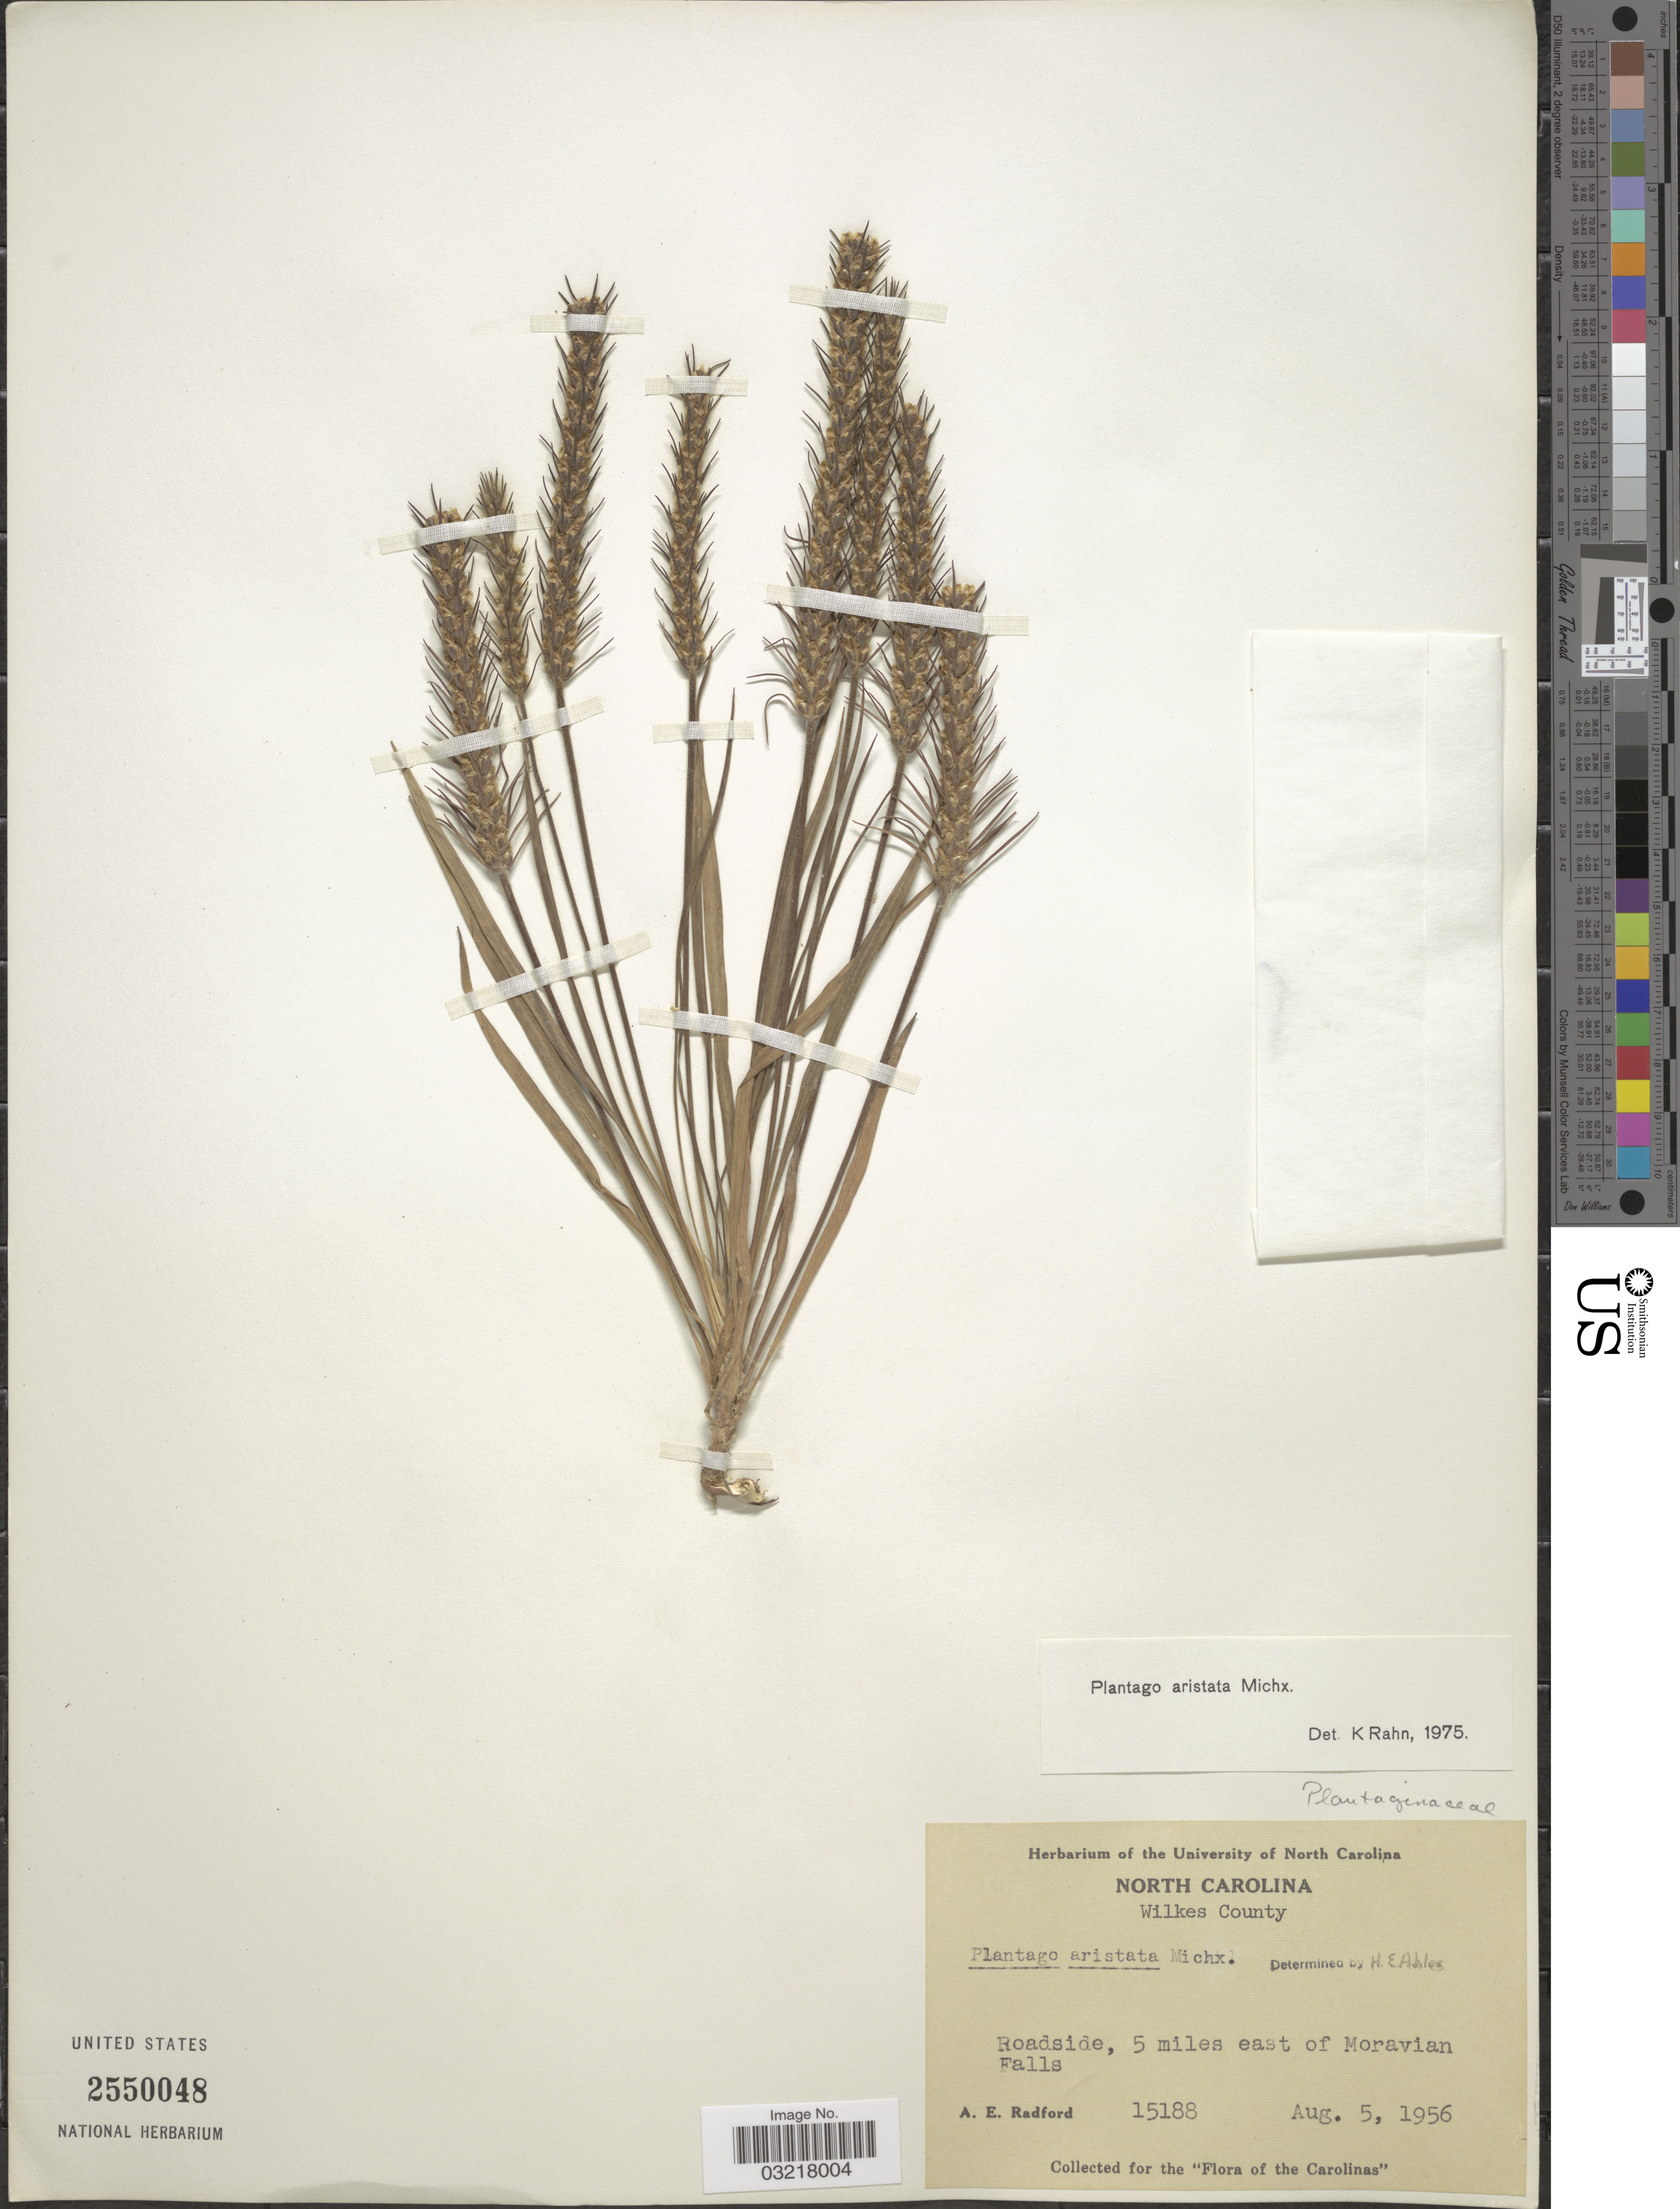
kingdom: Plantae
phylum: Tracheophyta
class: Magnoliopsida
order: Lamiales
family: Plantaginaceae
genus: Plantago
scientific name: Plantago aristata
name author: Michx.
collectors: A. E. Radford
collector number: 15188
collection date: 1956-08-05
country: United States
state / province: North Carolina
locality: Wilkes County. Roadside, 5 miles east of Moravian Falls.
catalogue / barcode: US 2550048